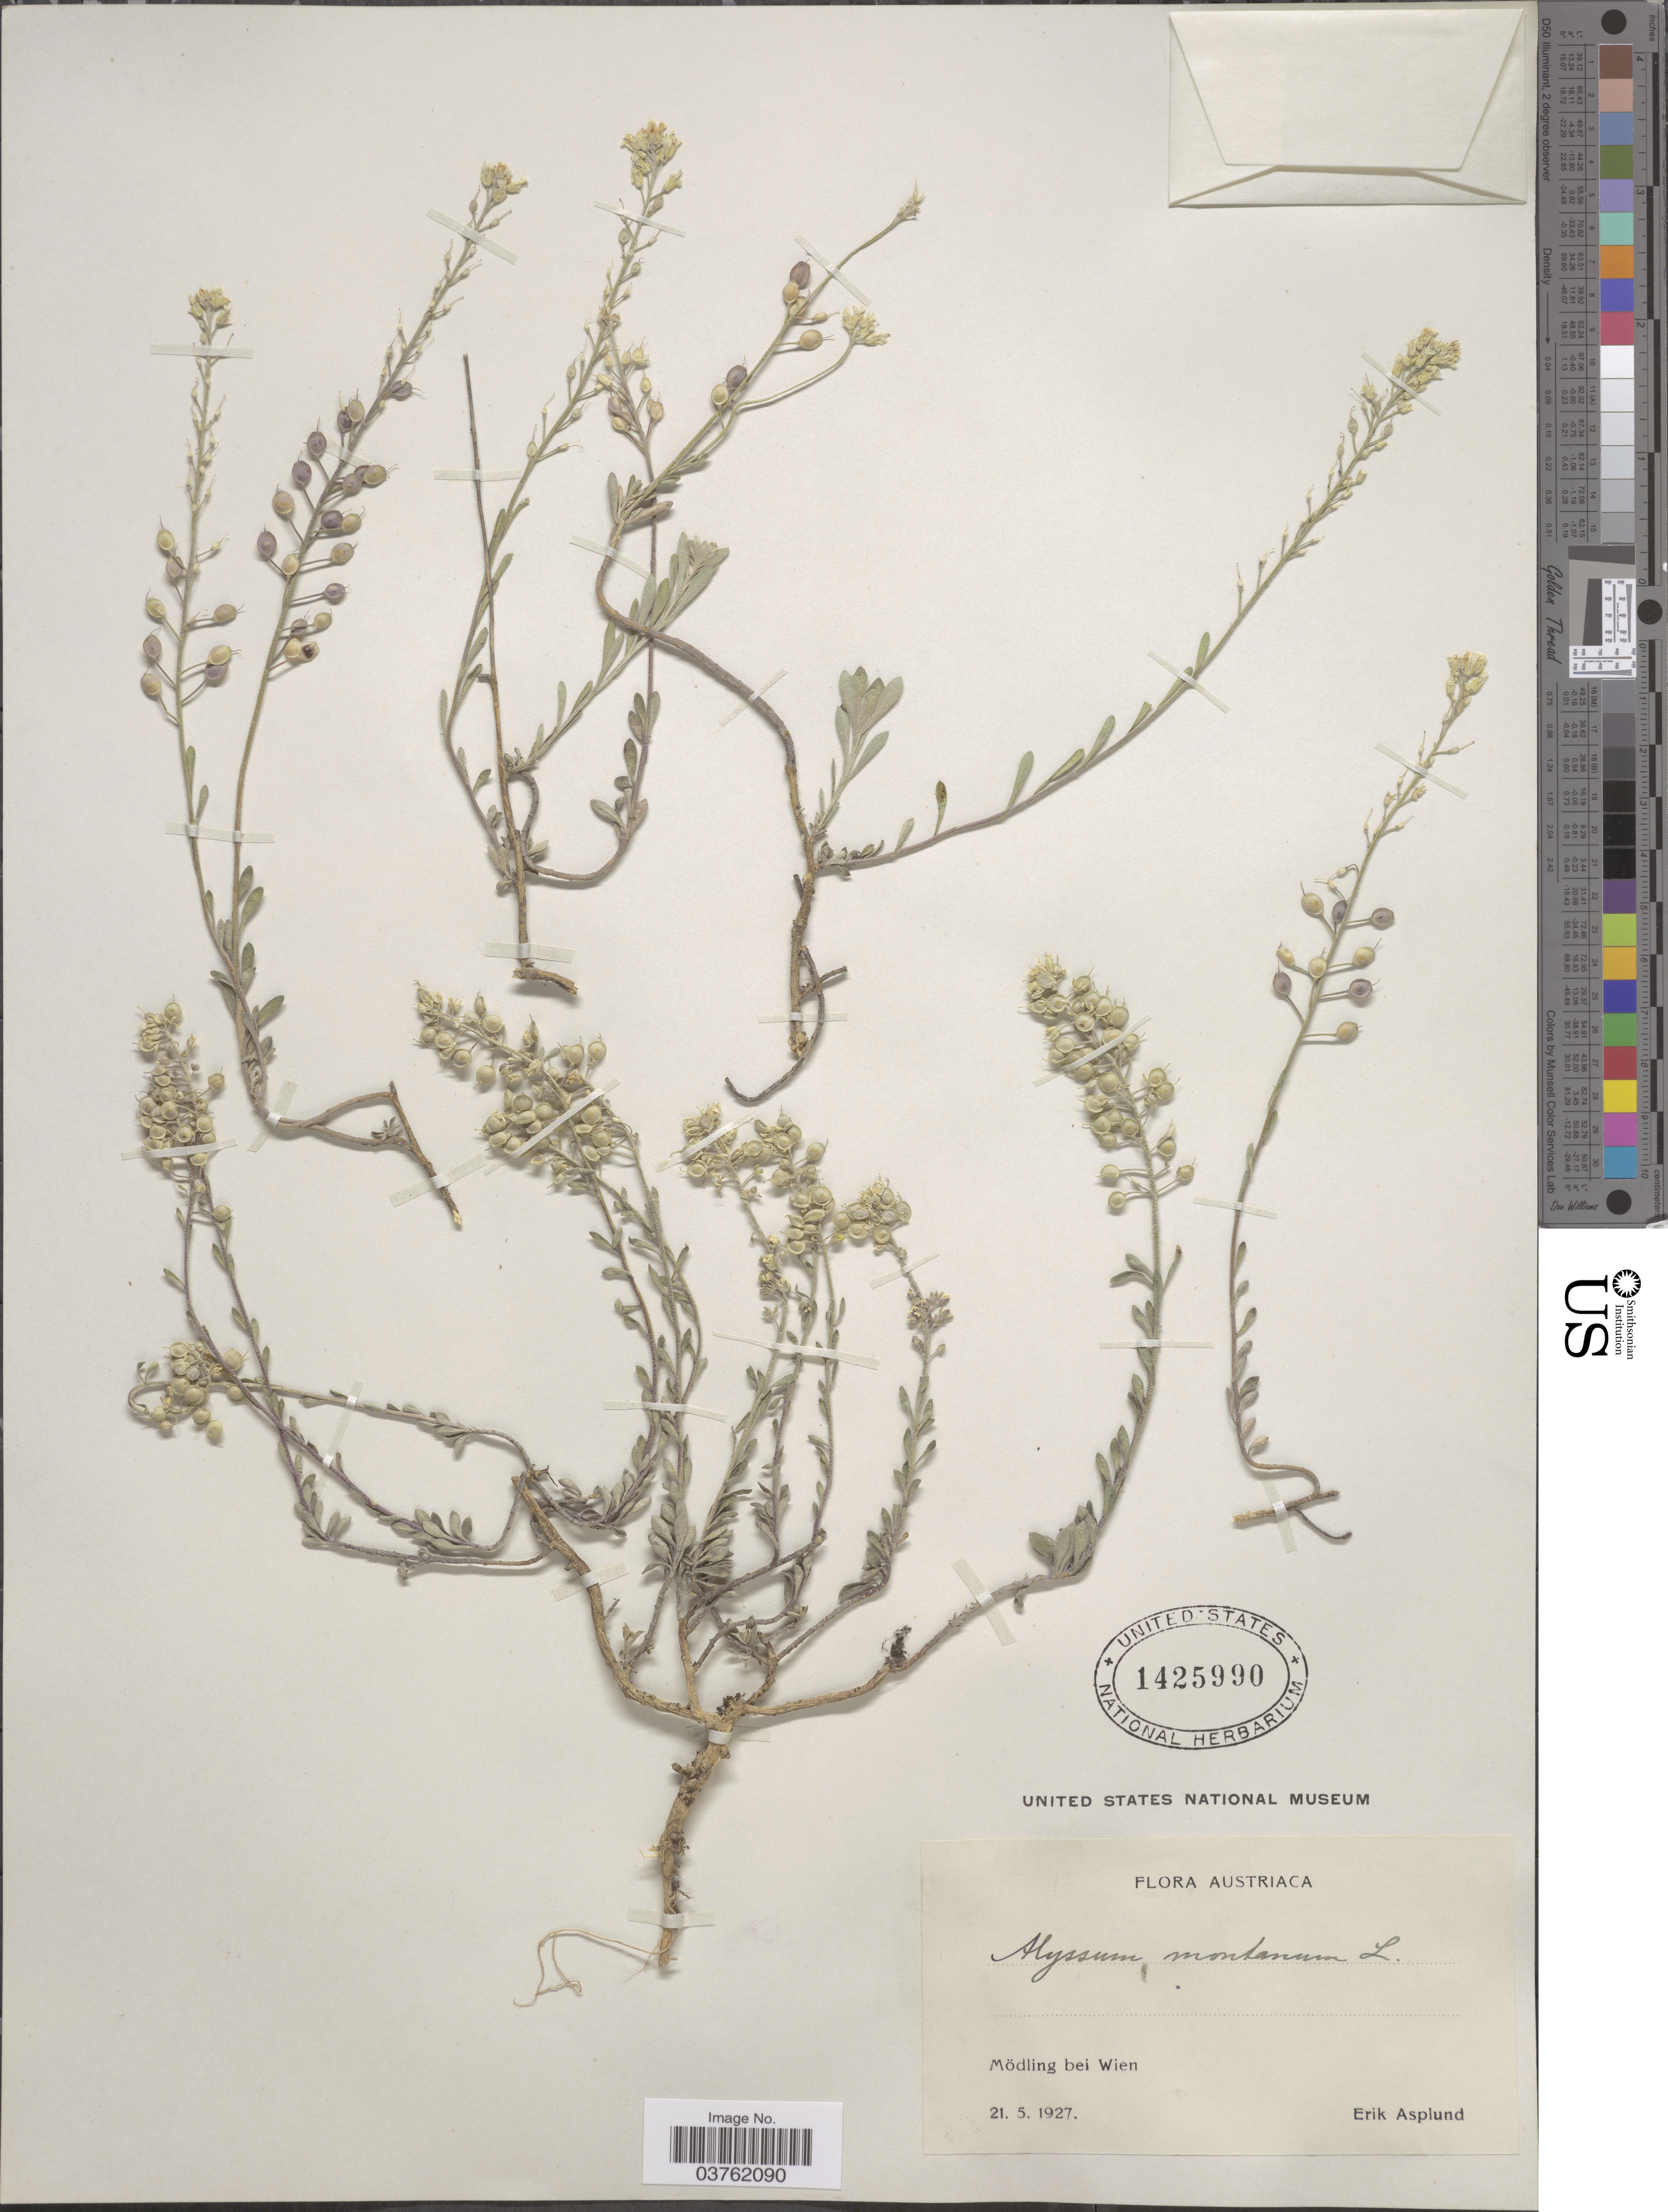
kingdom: Plantae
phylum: Tracheophyta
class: Magnoliopsida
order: Brassicales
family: Brassicaceae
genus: Alyssum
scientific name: Alyssum montanum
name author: L.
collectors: E. Asplund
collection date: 1927-05-21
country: Austria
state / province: Wien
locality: Mödling bei Wien.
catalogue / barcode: US 1425990